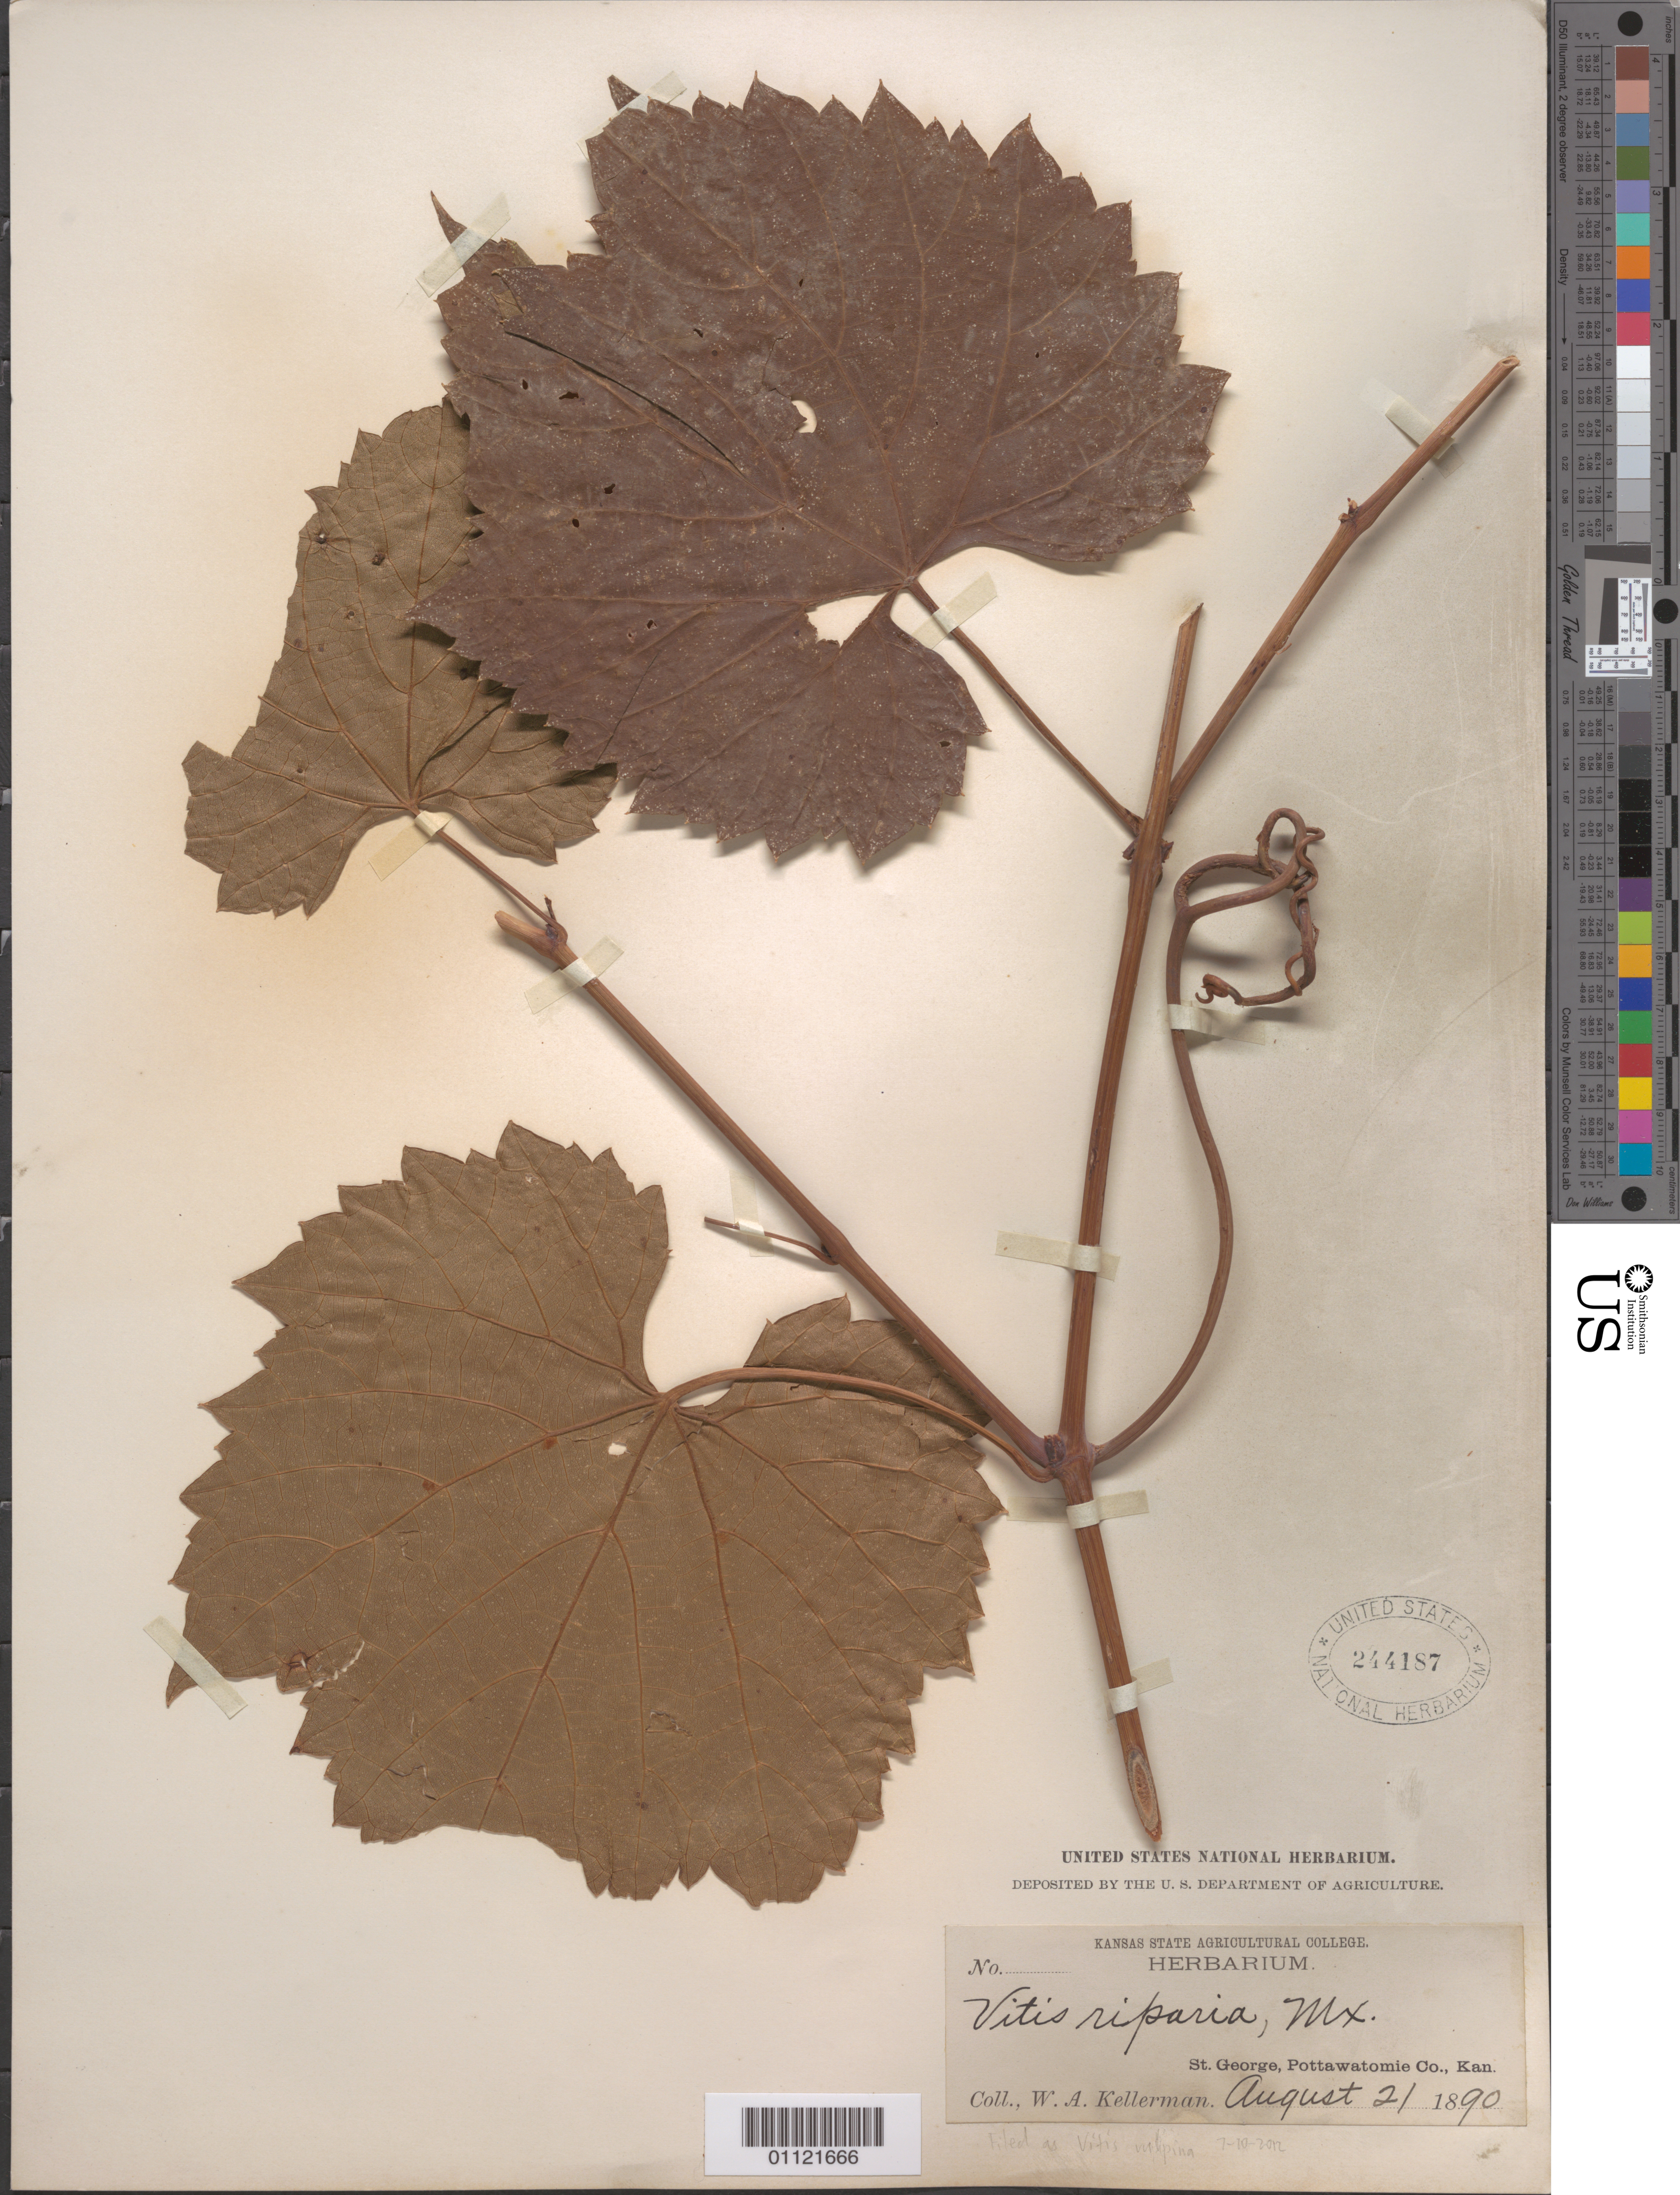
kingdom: Plantae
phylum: Tracheophyta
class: Magnoliopsida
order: Vitales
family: Vitaceae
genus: Vitis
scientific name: Vitis vulpina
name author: L.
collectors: W. Kellerman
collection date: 1890-08-21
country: United States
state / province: Kansas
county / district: Pottawatomie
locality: St. George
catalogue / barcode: US 244187